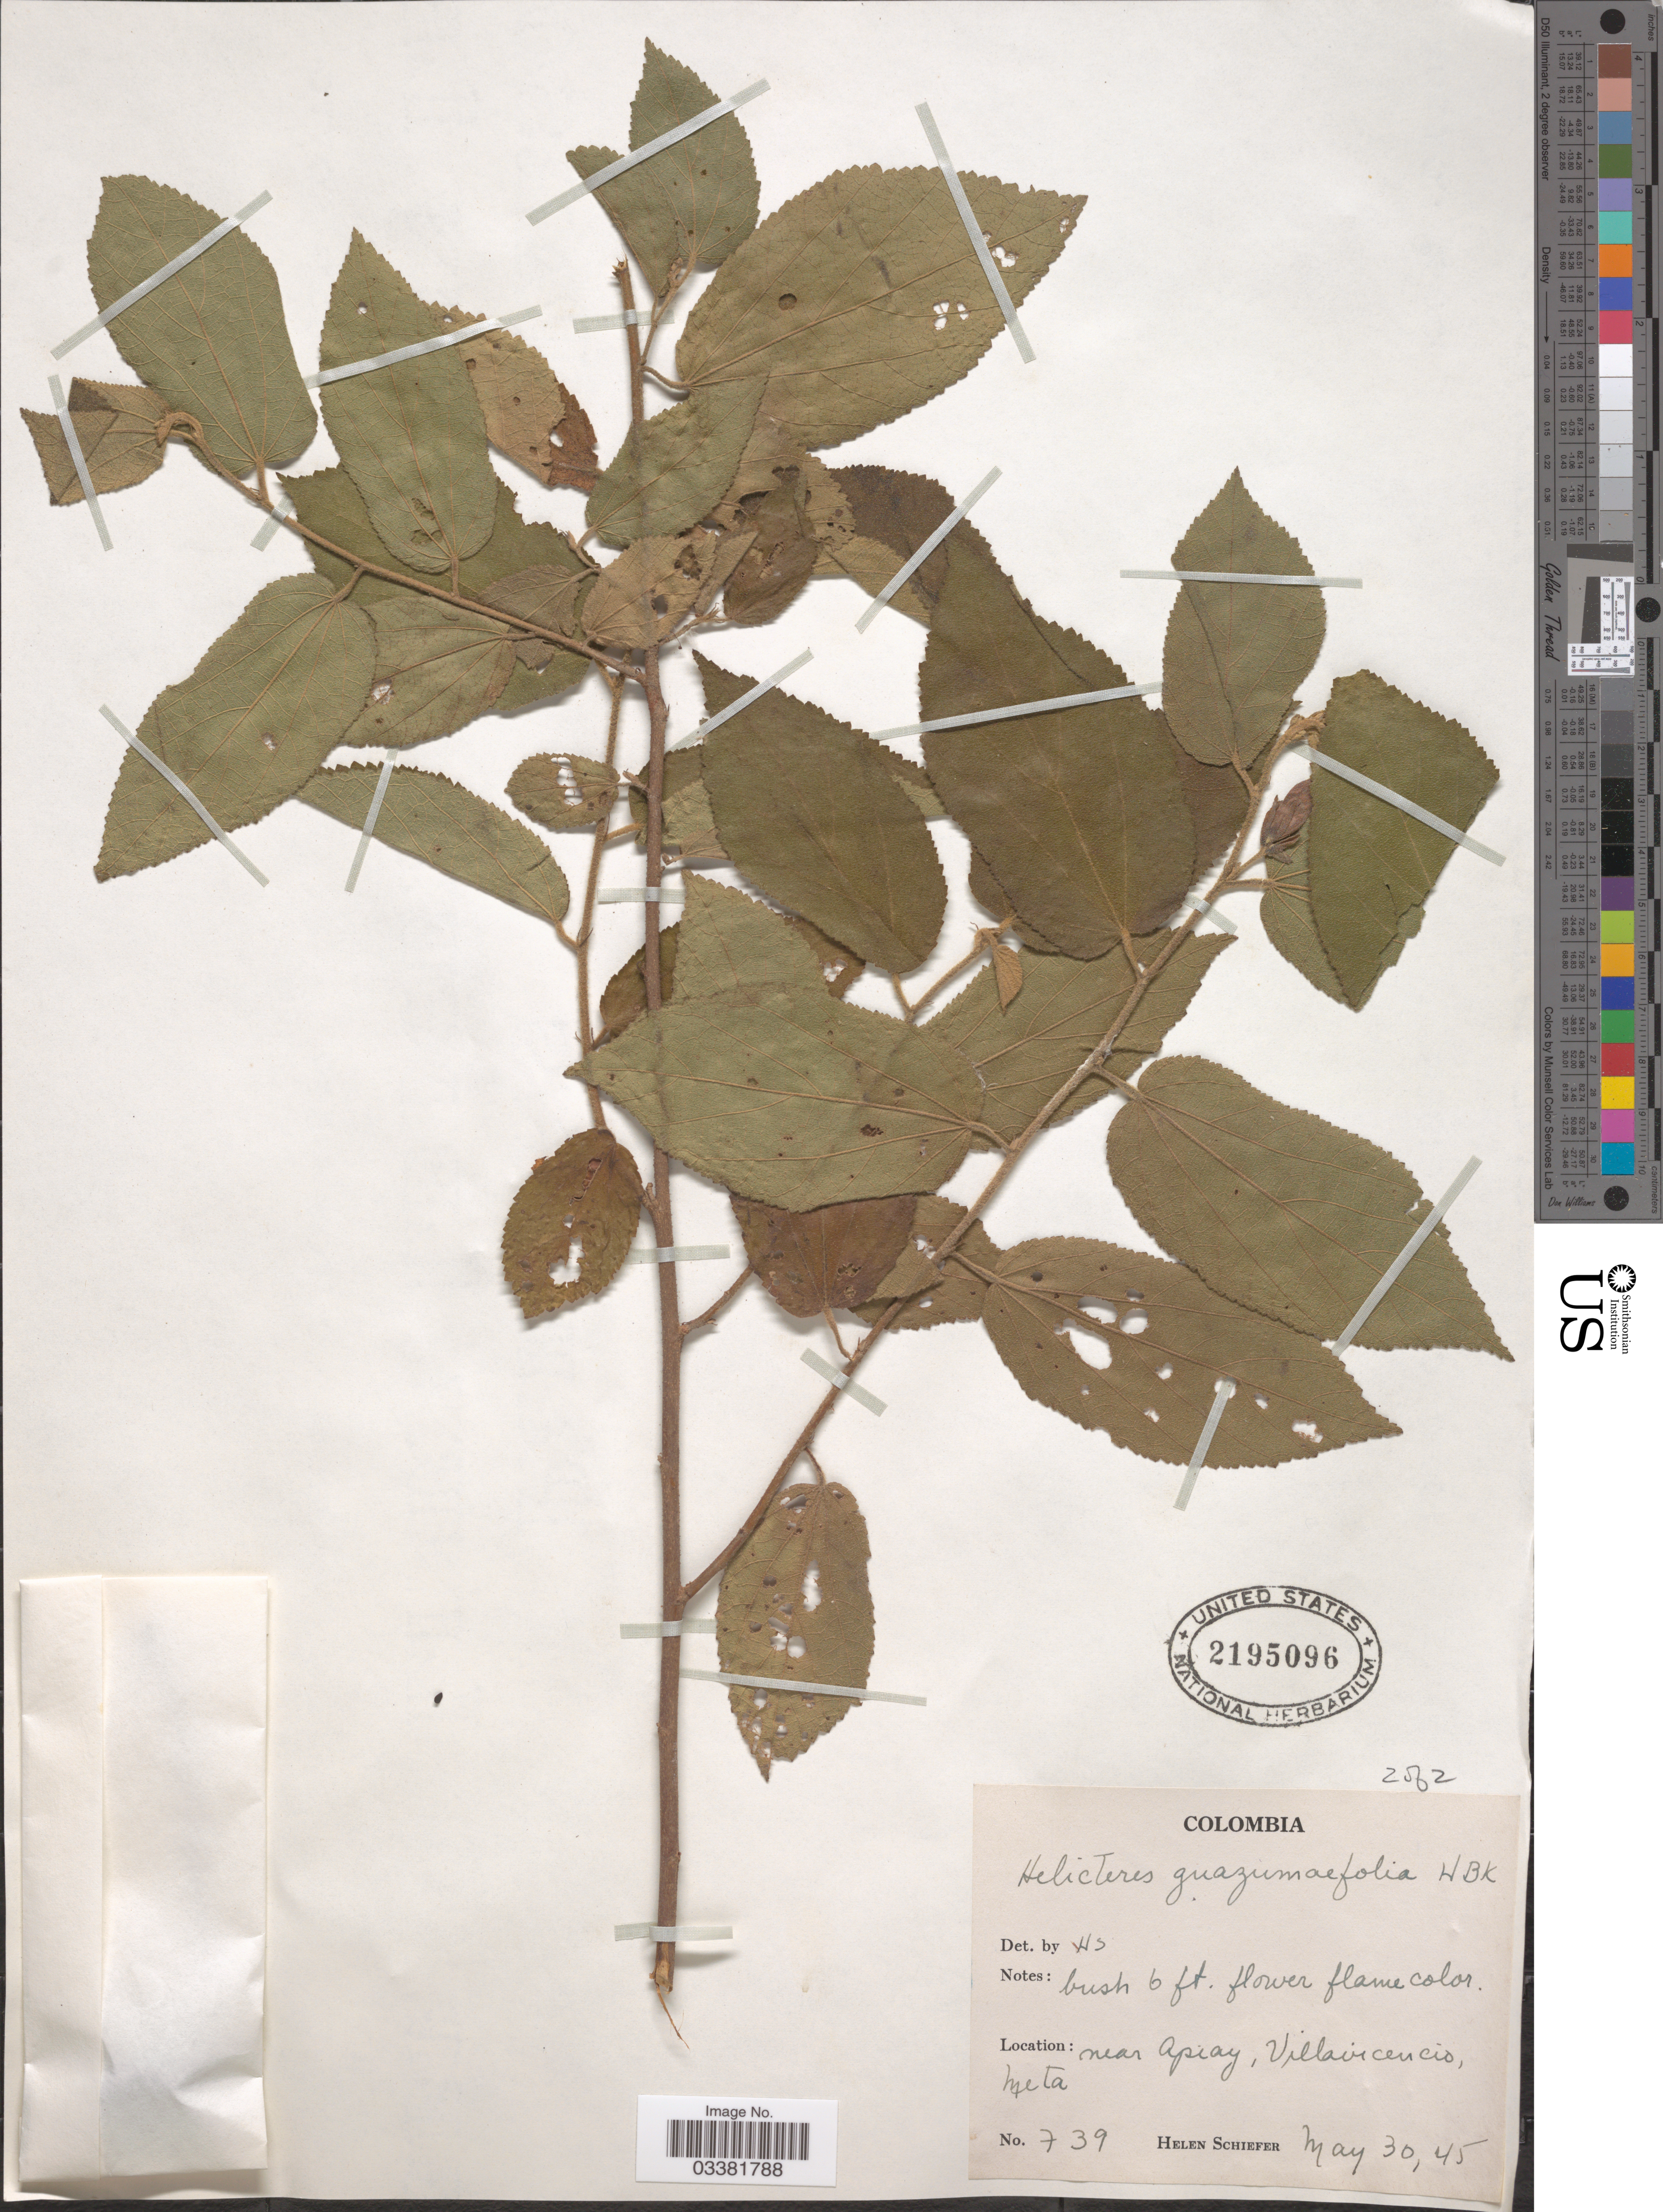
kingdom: Plantae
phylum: Tracheophyta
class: Magnoliopsida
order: Malvales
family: Malvaceae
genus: Helicteres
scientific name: Helicteres guazumifolia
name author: Kunth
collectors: H. Schiefer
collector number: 739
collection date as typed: Transcribed d/m/y: 30/5/45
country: Colombia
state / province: Meta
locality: Near Apiay, Villavicencio.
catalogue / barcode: US 2195096